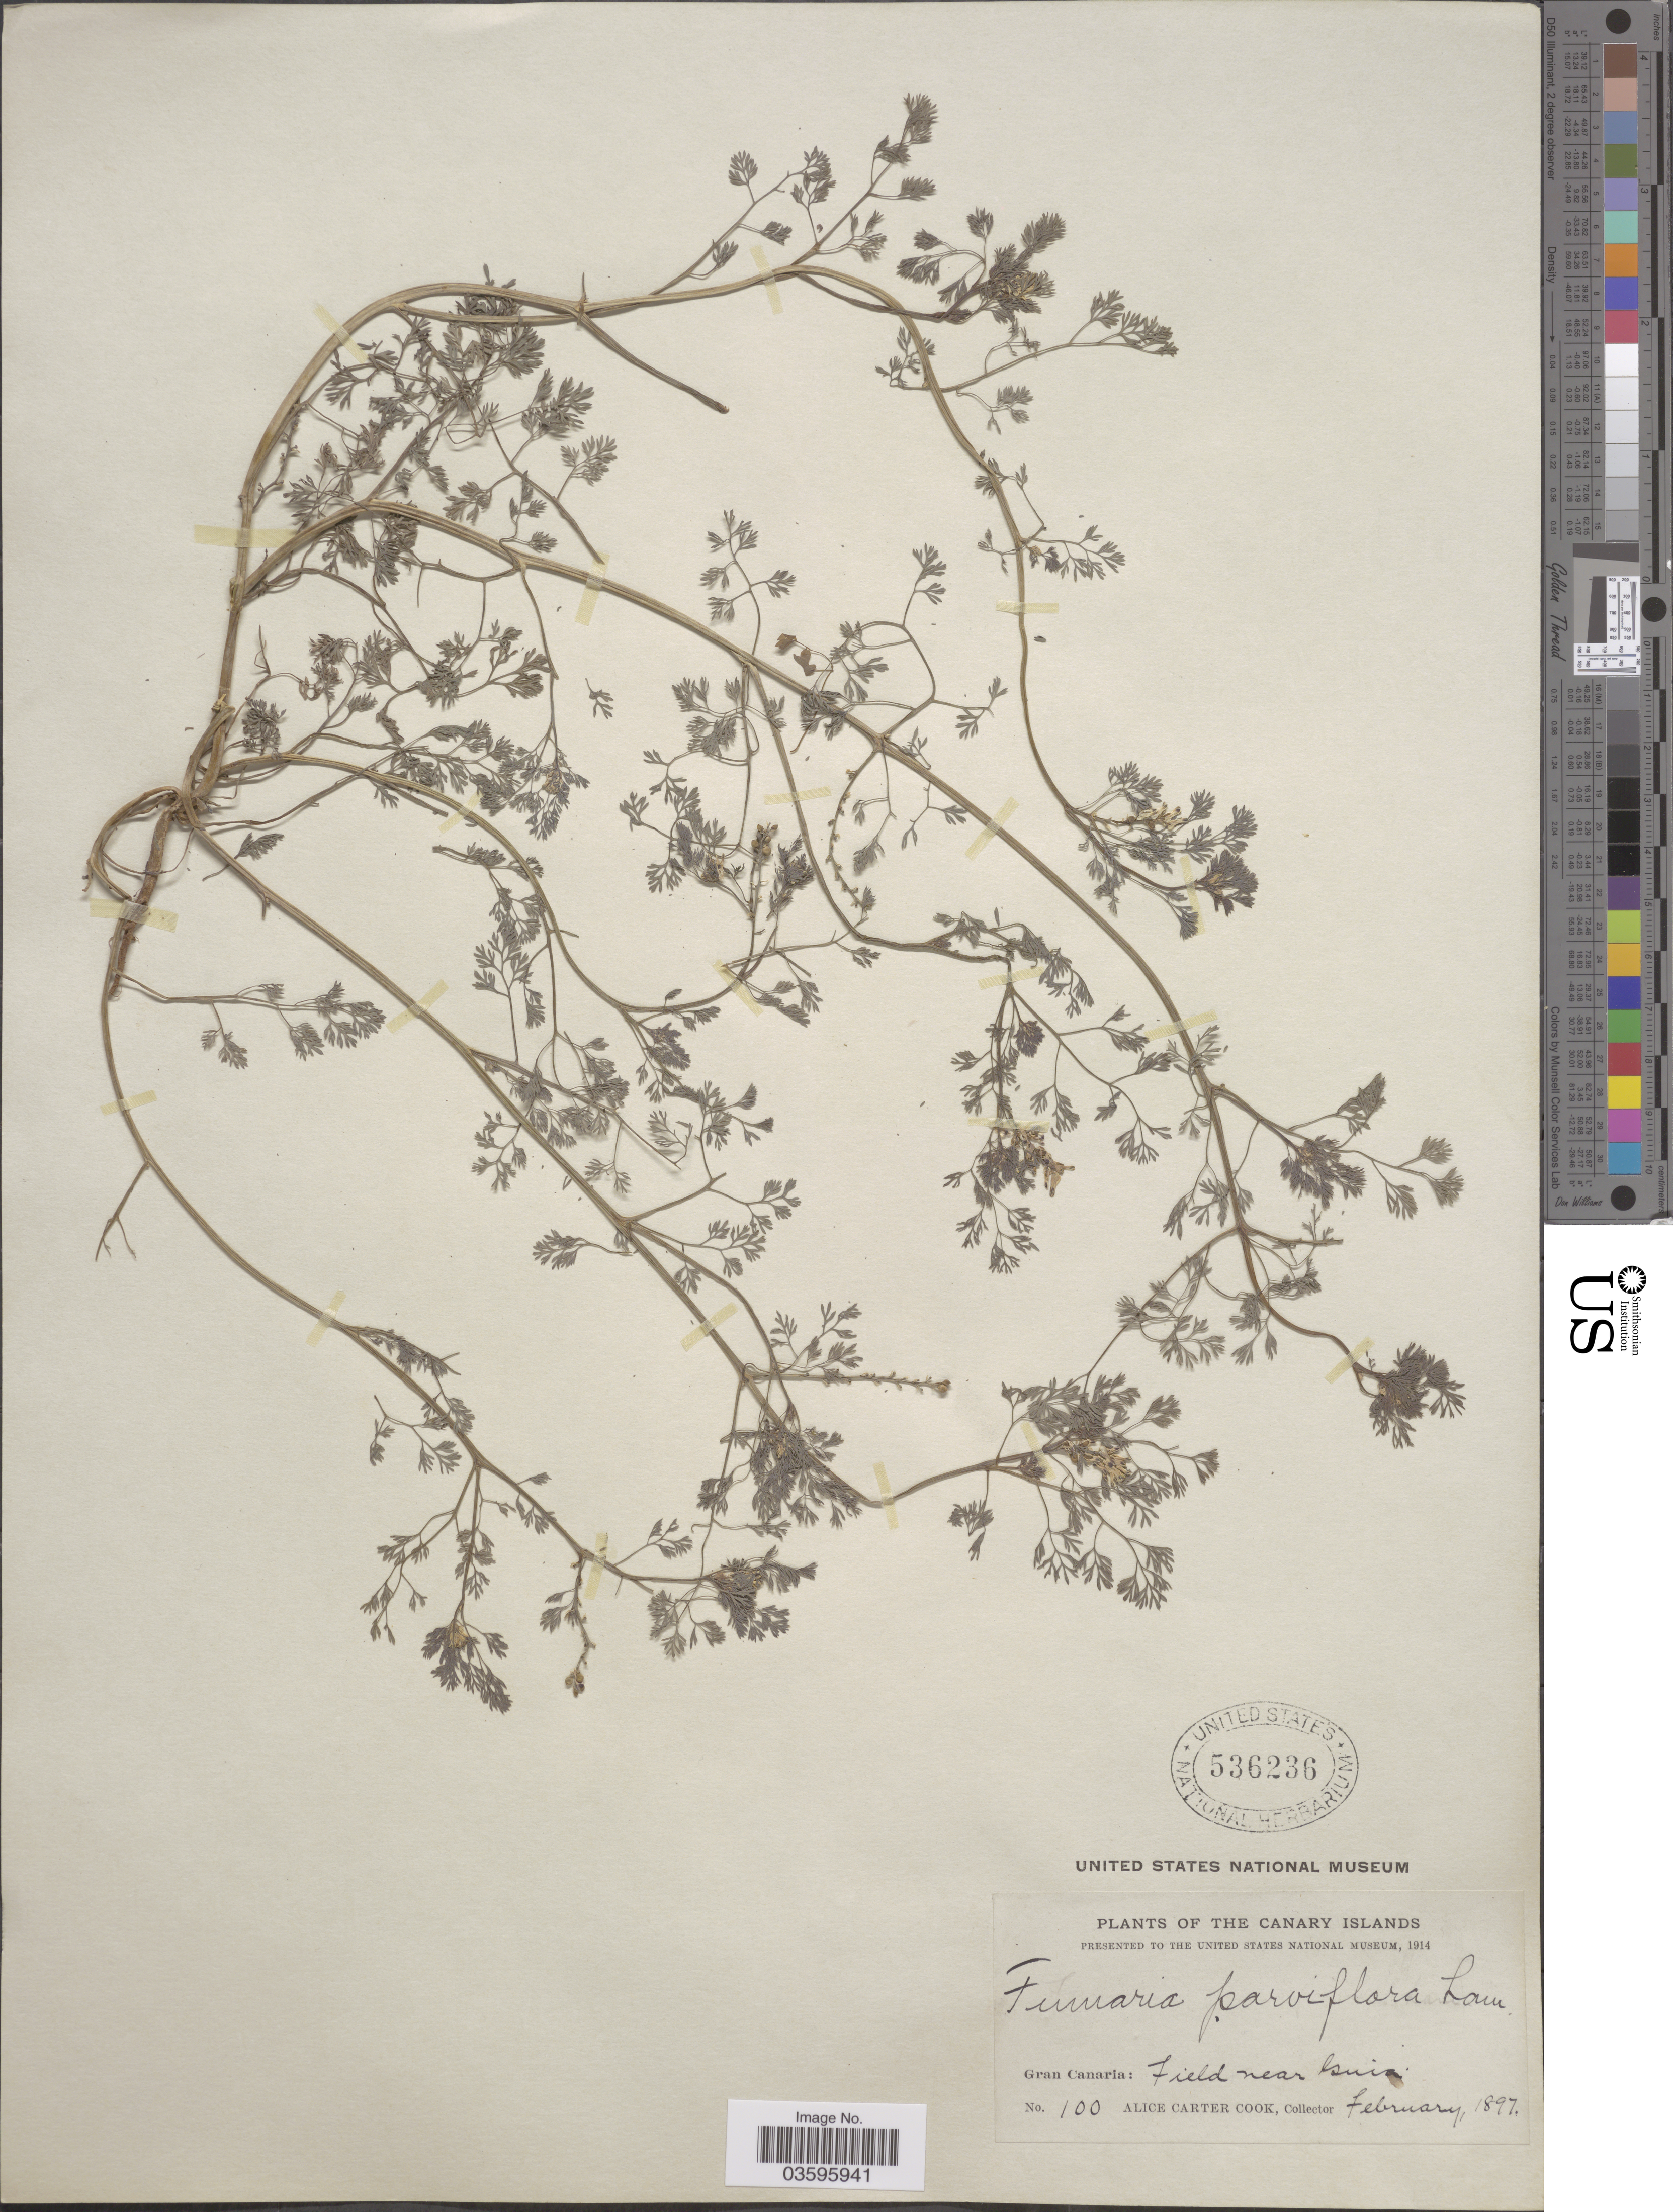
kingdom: Plantae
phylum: Tracheophyta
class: Magnoliopsida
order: Ranunculales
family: Papaveraceae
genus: Fumaria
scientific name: Fumaria parviflora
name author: Lam.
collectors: Alice C. Cook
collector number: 100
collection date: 1897-02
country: Spain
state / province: Canarias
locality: The Canary Islands. Gran Canaria: Field near Guia.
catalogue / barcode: US 536236